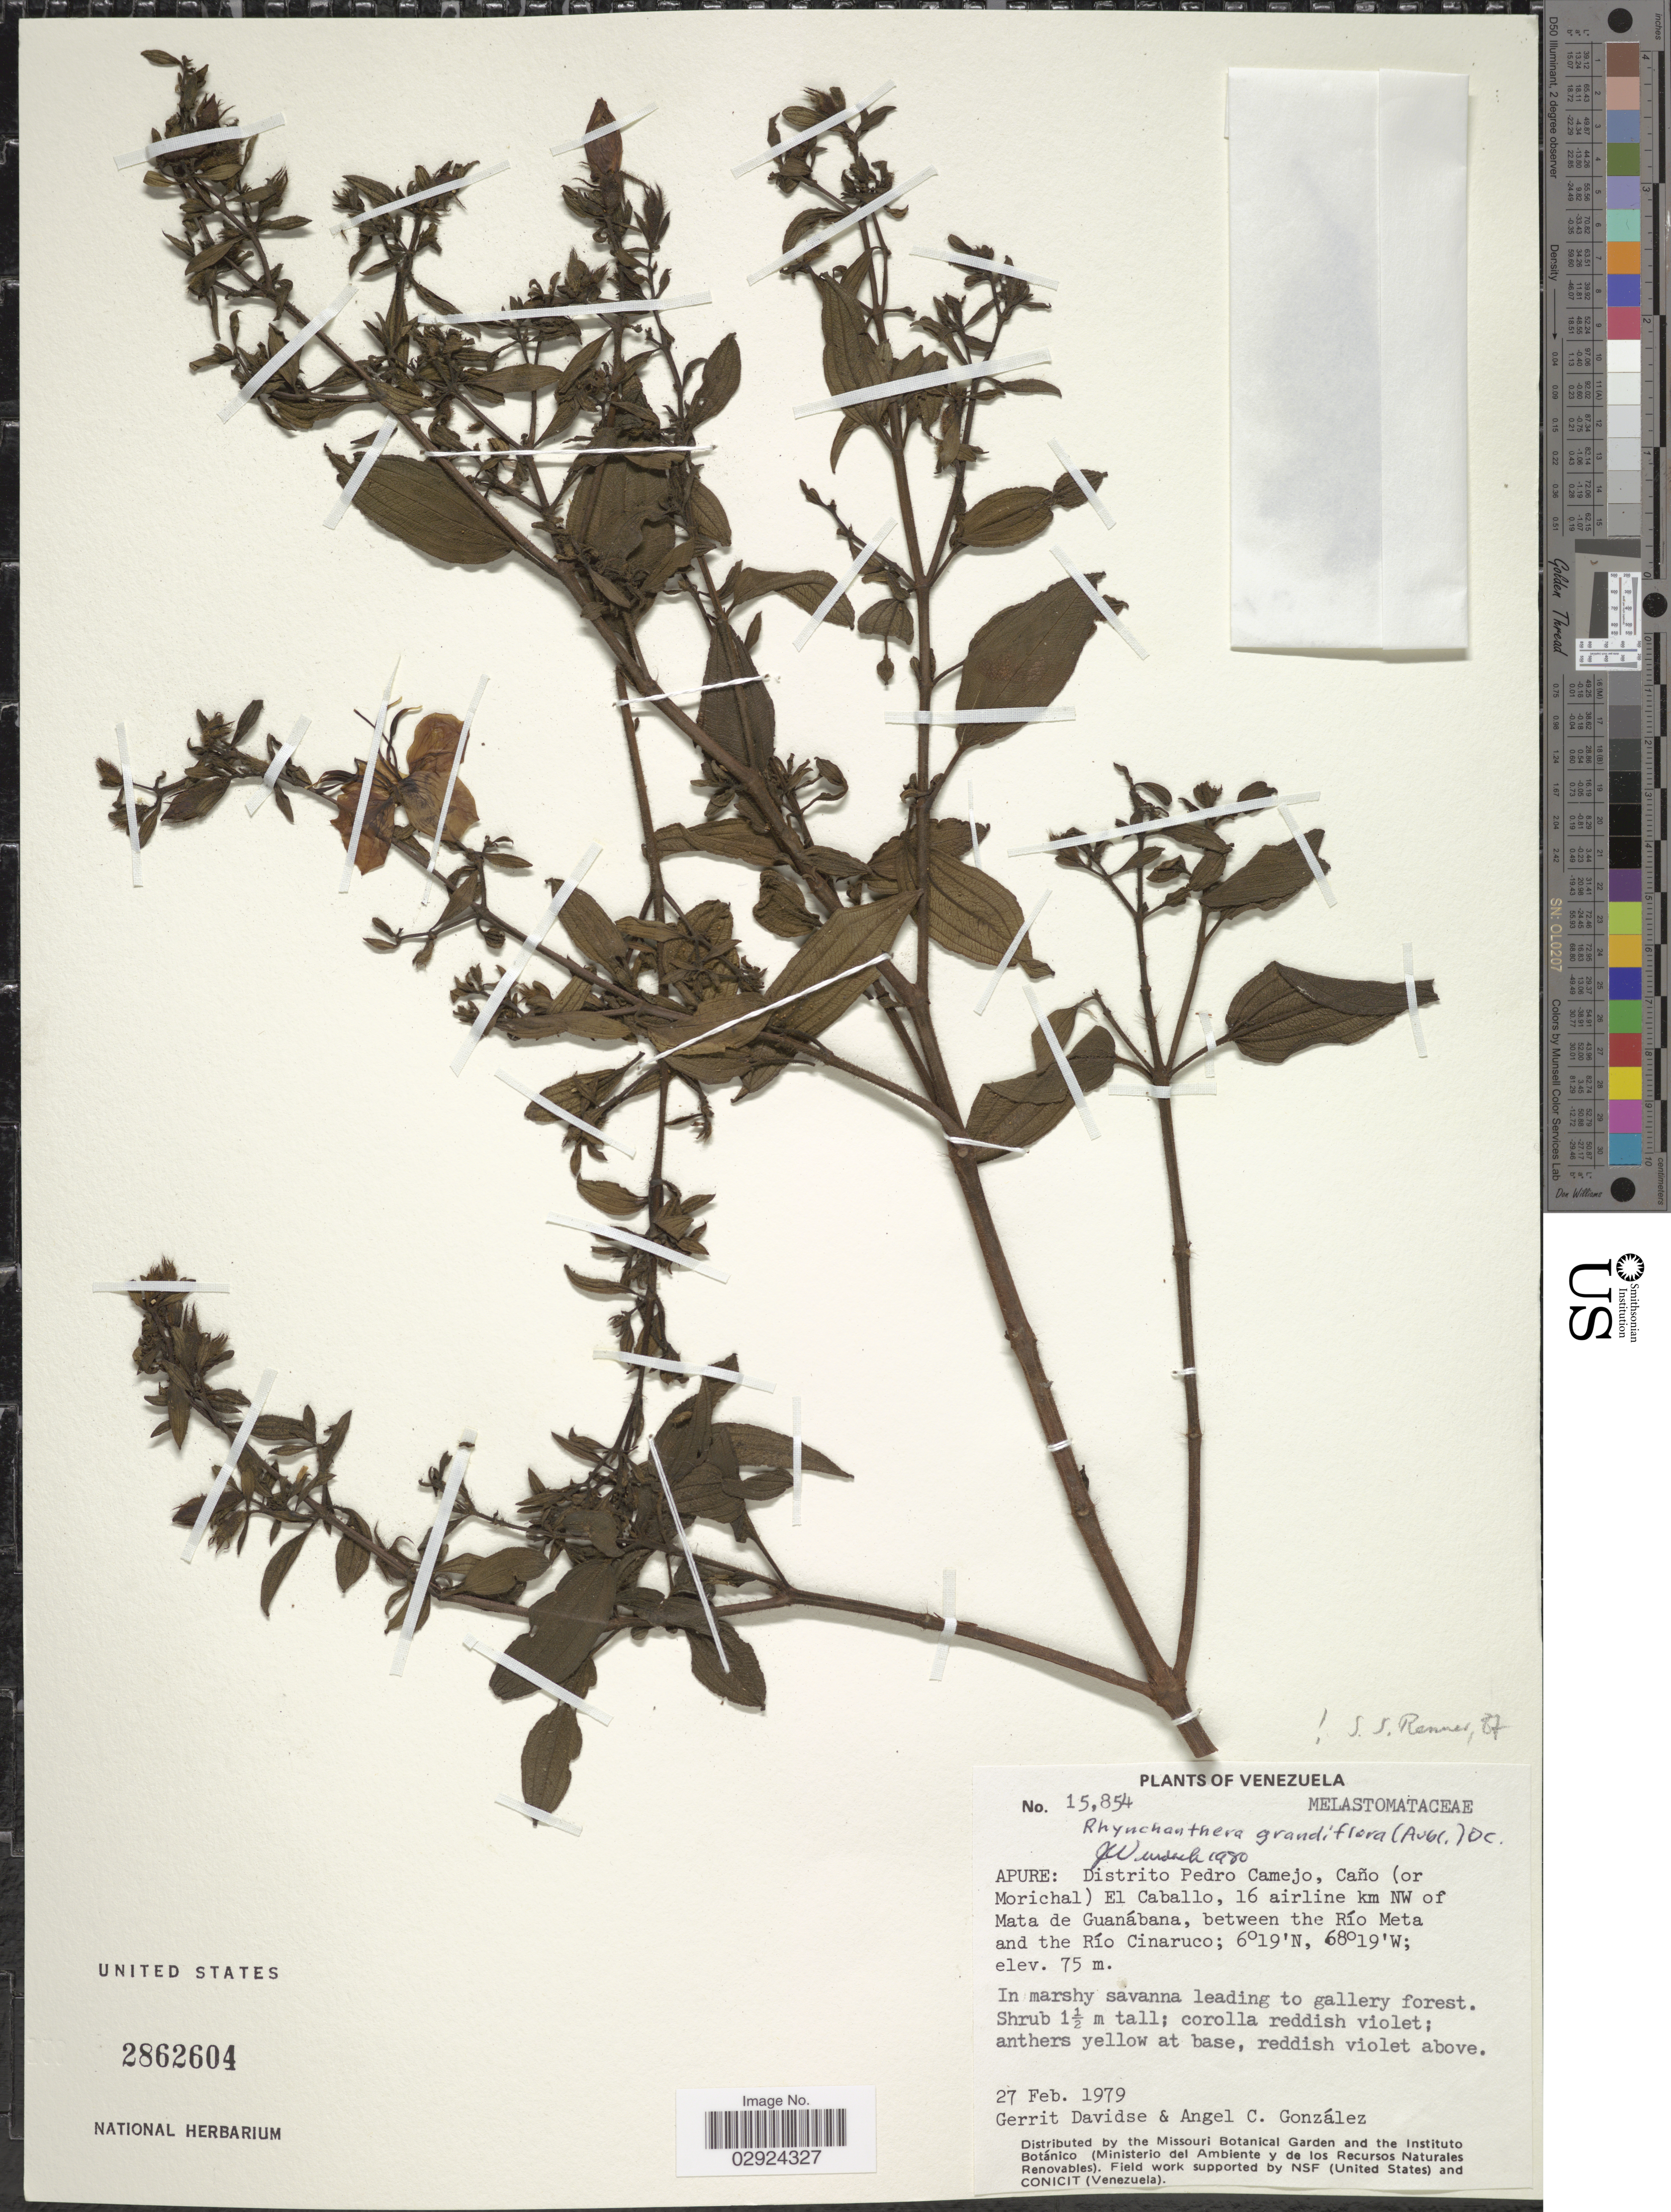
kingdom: Plantae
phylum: Tracheophyta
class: Magnoliopsida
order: Myrtales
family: Melastomataceae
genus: Rhynchanthera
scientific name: Rhynchanthera grandiflora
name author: (Aubl.) DC.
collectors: G. Davidse & A. C. González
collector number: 15854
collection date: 1979-02-27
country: Venezuela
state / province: Apure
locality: Distrito Pedro Camejo, Caño (or Morichal) El Caballo, 16 airline km NW of Mata de Guanábana, between the Río Meta and the Río Cinaruco.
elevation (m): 75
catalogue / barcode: US 2862604